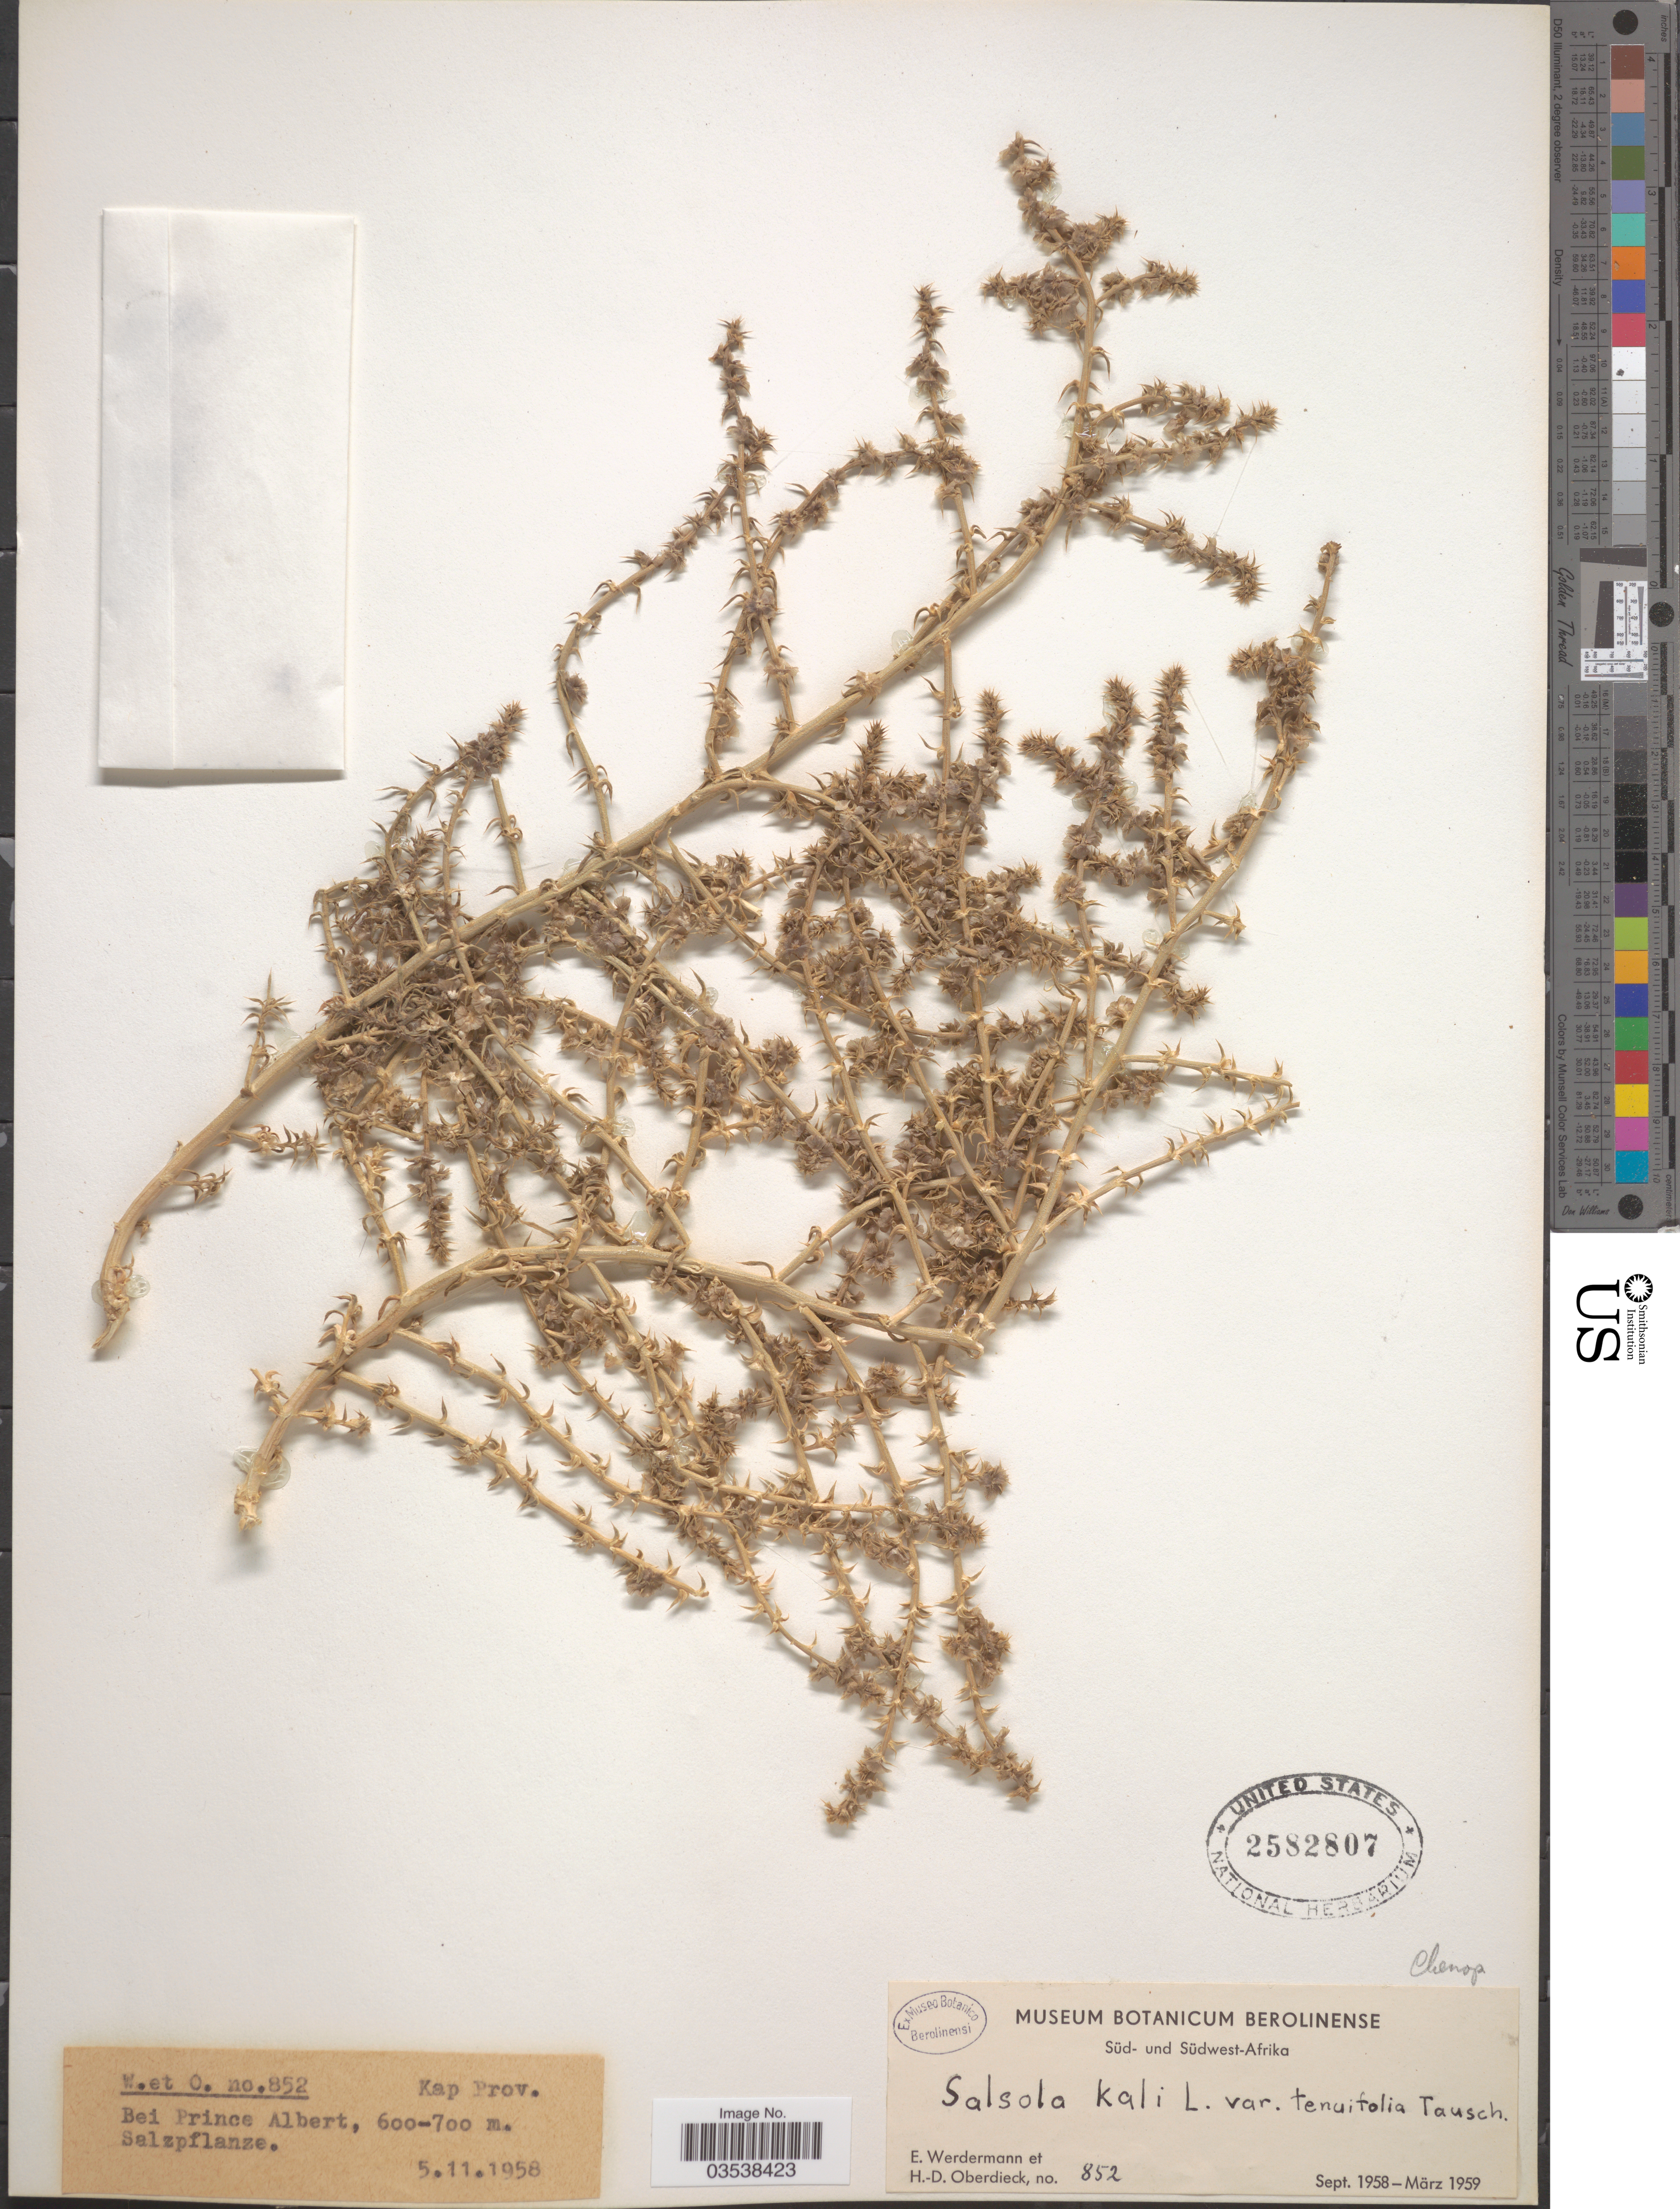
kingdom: Plantae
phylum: Tracheophyta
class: Magnoliopsida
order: Caryophyllales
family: Amaranthaceae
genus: Salsola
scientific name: Salsola kali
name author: L.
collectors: E. Werdermann & H. Oberdieck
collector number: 852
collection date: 1958-11-05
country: South Africa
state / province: Western Cape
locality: Kap Prov. Süd-Afrika. Bei Prince Albert. Salzpflanze [unsure placement].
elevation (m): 600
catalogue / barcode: US 2582807